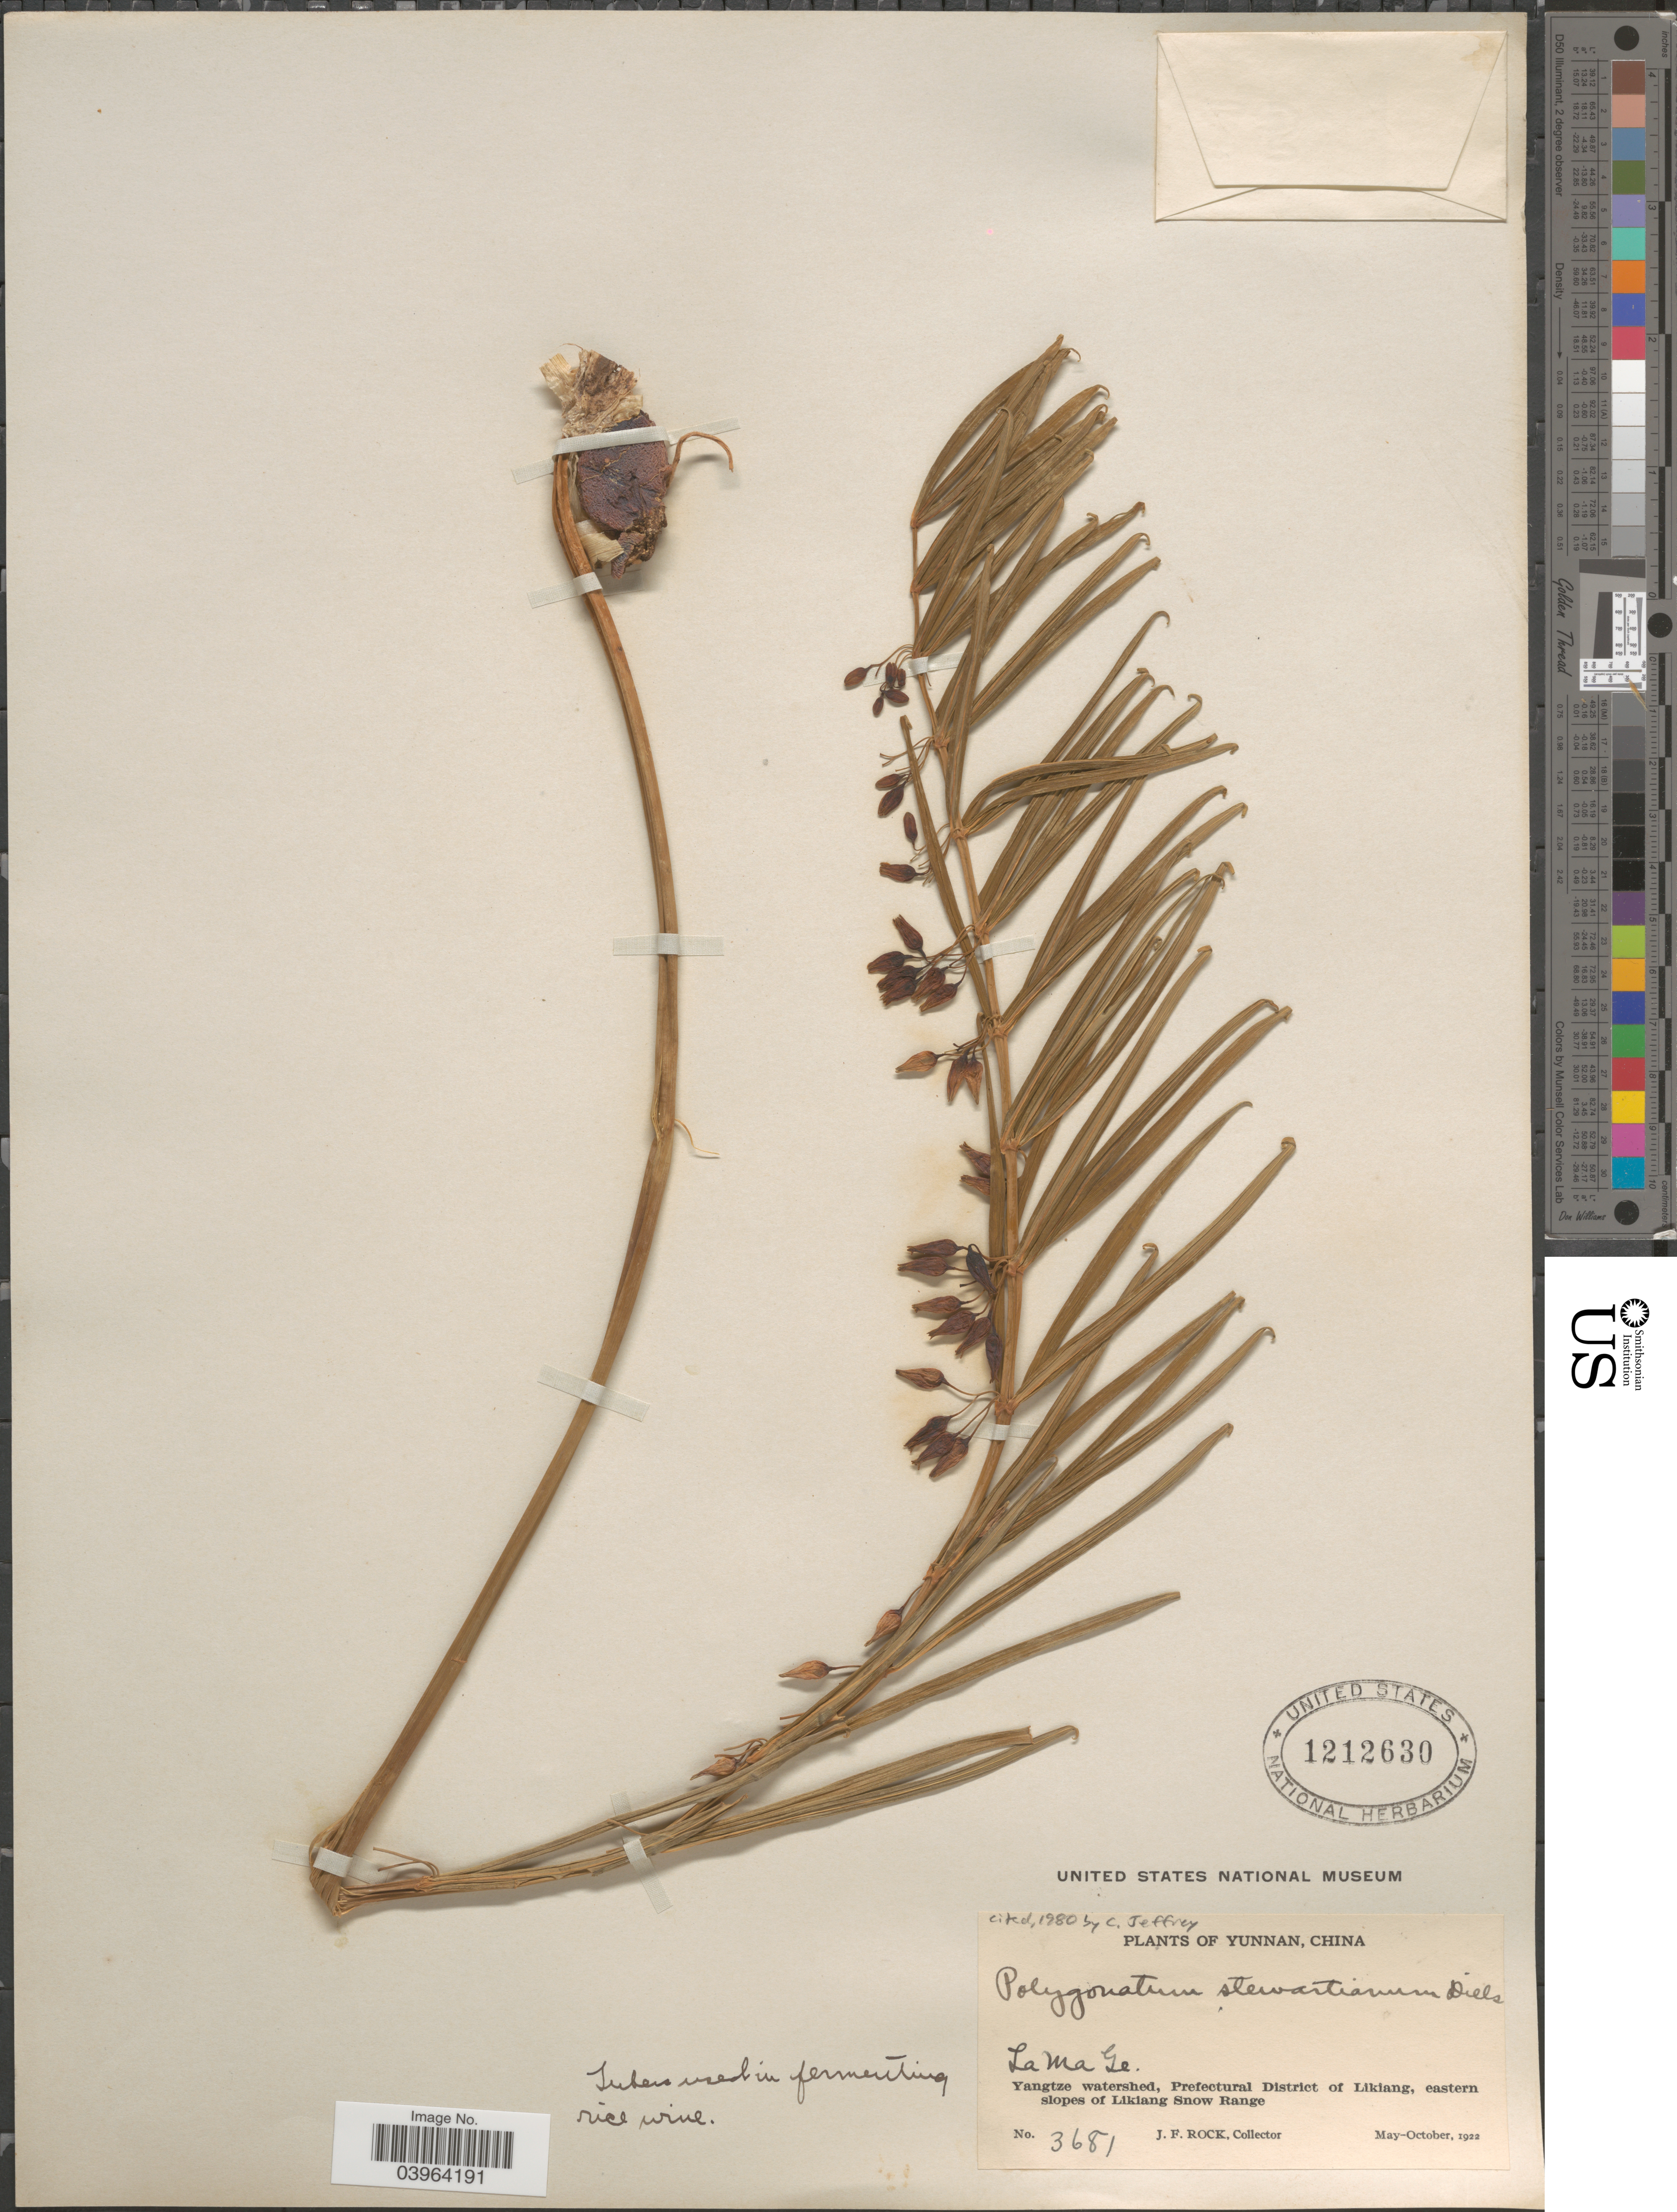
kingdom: Plantae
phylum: Tracheophyta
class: Liliopsida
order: Asparagales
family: Asparagaceae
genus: Polygonatum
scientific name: Polygonatum stewartianum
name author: Diels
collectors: J. Rock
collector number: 3681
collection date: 1922-05/1922-10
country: China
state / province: Yunnan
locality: La Ma Ge. Yangtze watershed, Prefectural District of Likiang, eastern slopes of Likiang Snow Range.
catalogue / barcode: US 1212630